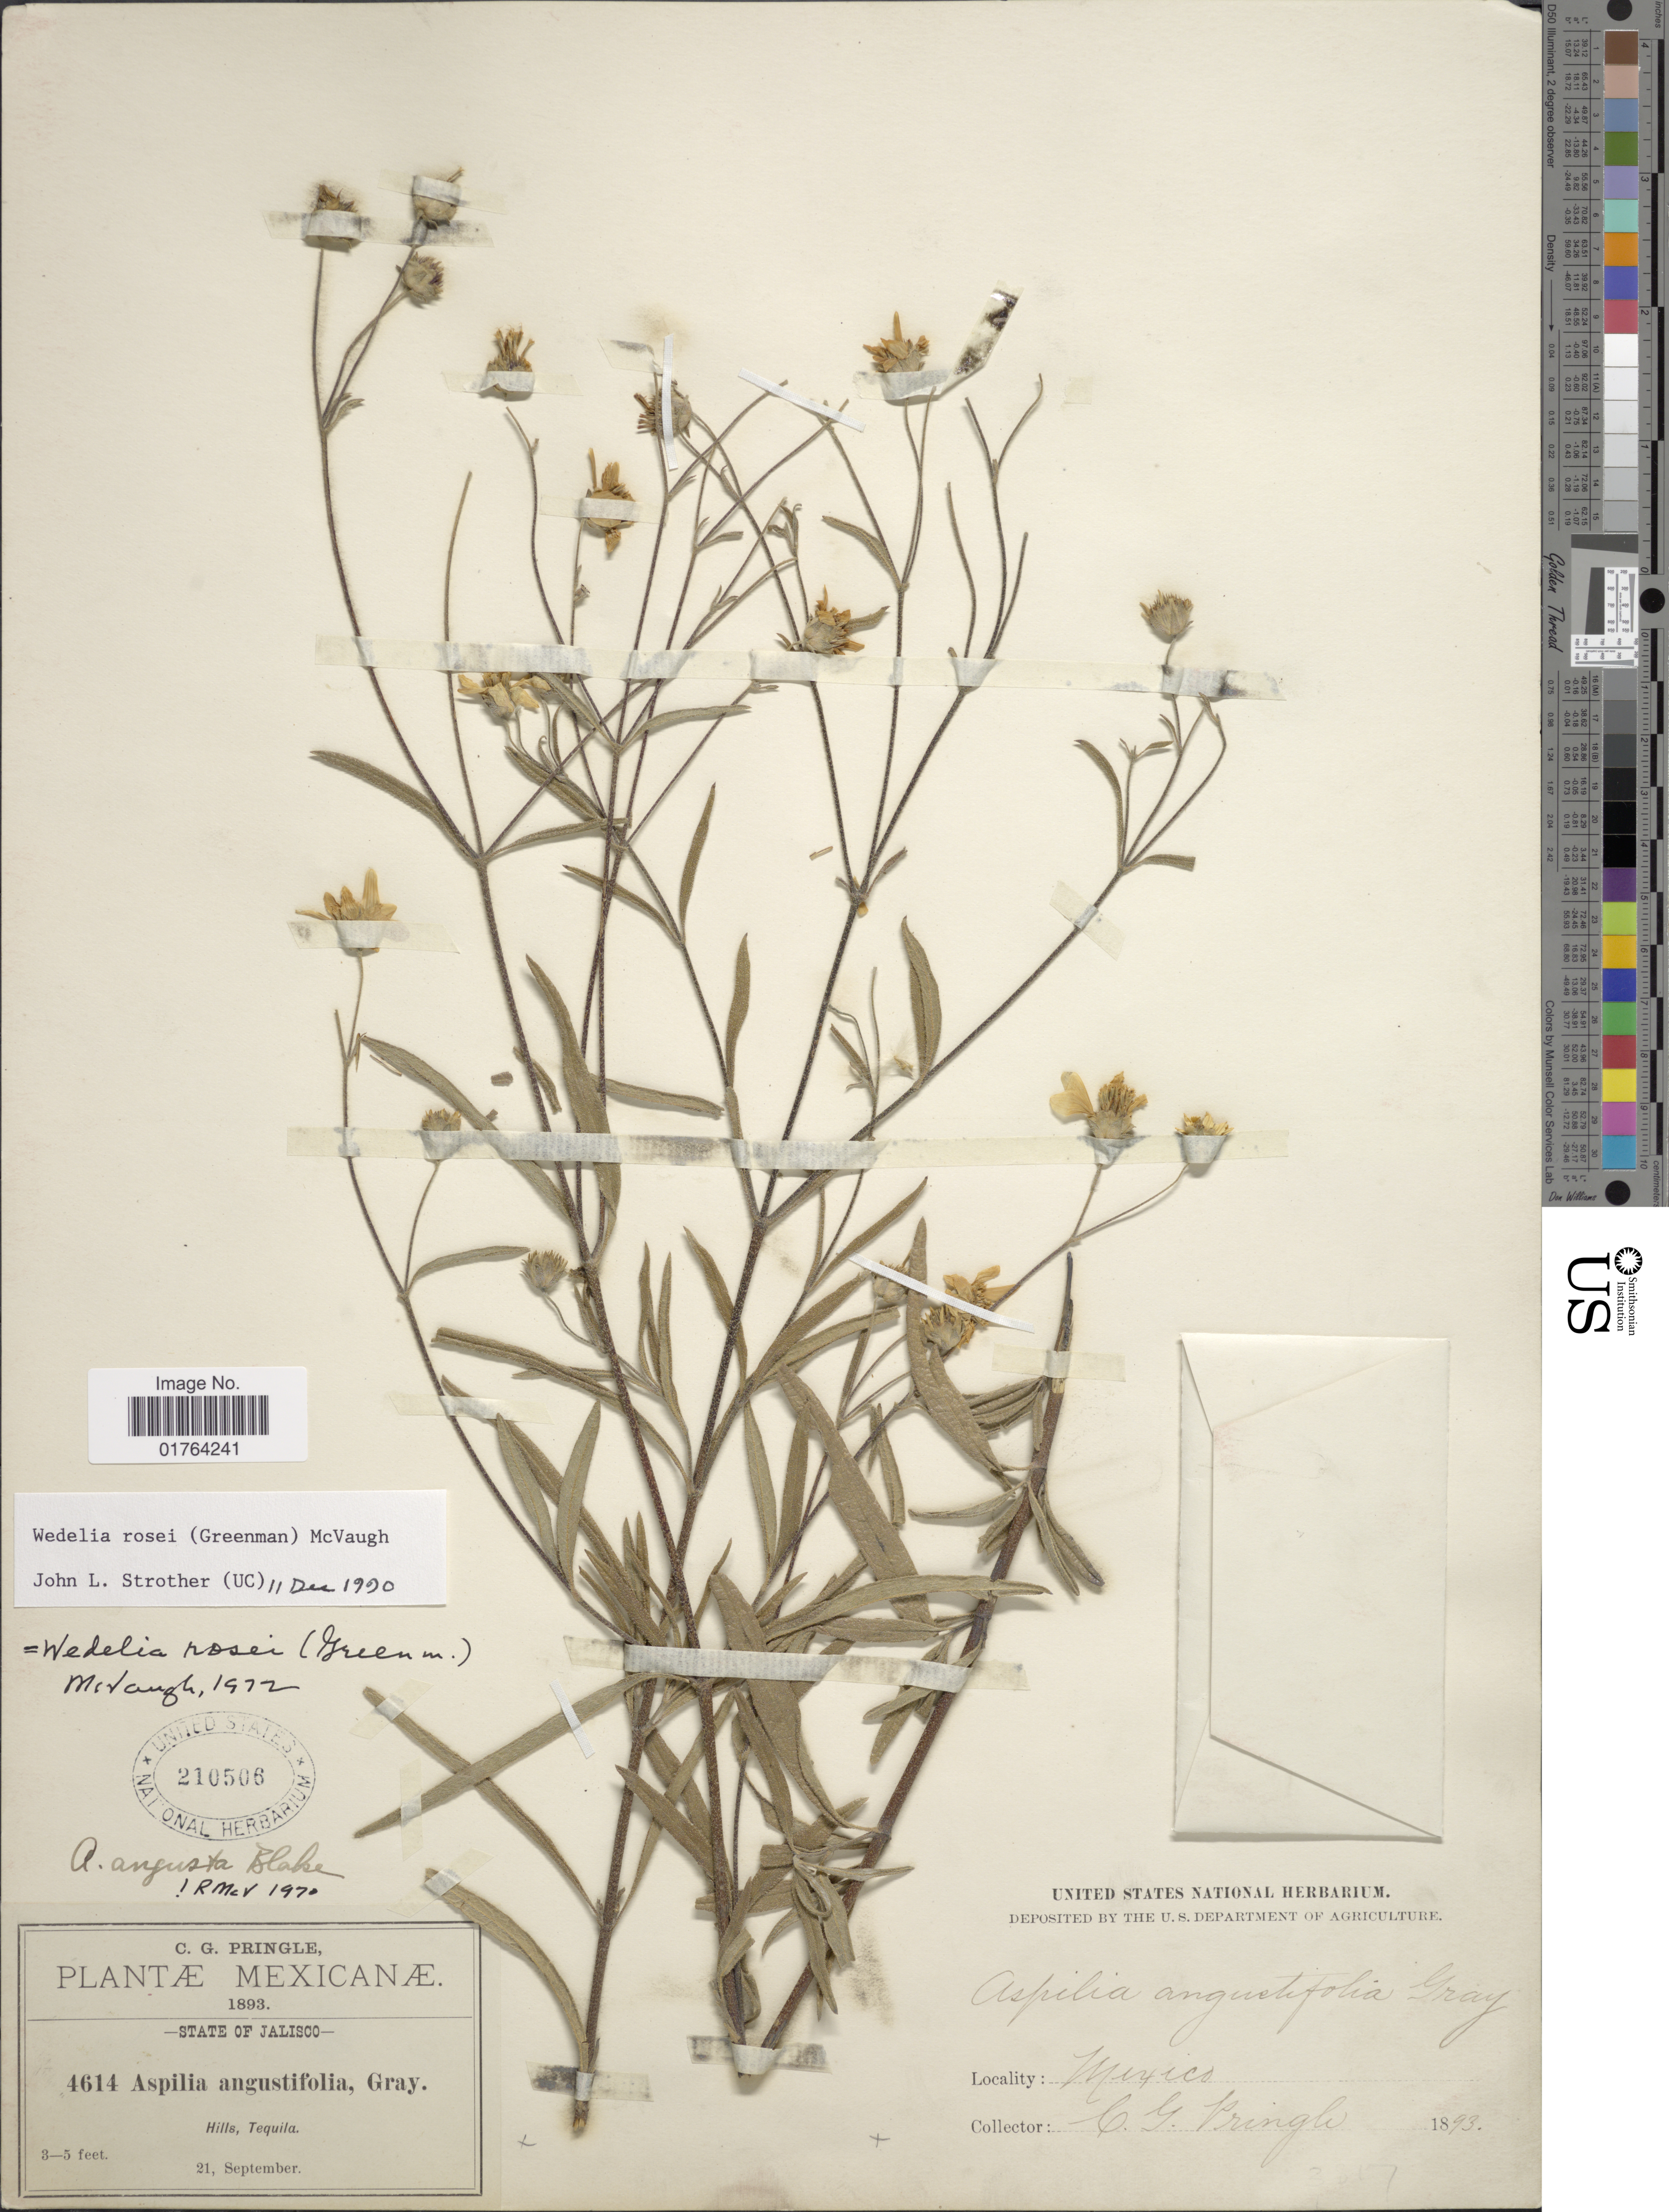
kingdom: Plantae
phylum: Tracheophyta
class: Magnoliopsida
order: Asterales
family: Asteraceae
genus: Wedelia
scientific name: Wedelia rosei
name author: (Greenm.) McVaugh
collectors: C. G. Pringle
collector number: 4614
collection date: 1893-09-21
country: Mexico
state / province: Jalisco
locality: State of Jalisco, Hills, Tequila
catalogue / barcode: US 210506